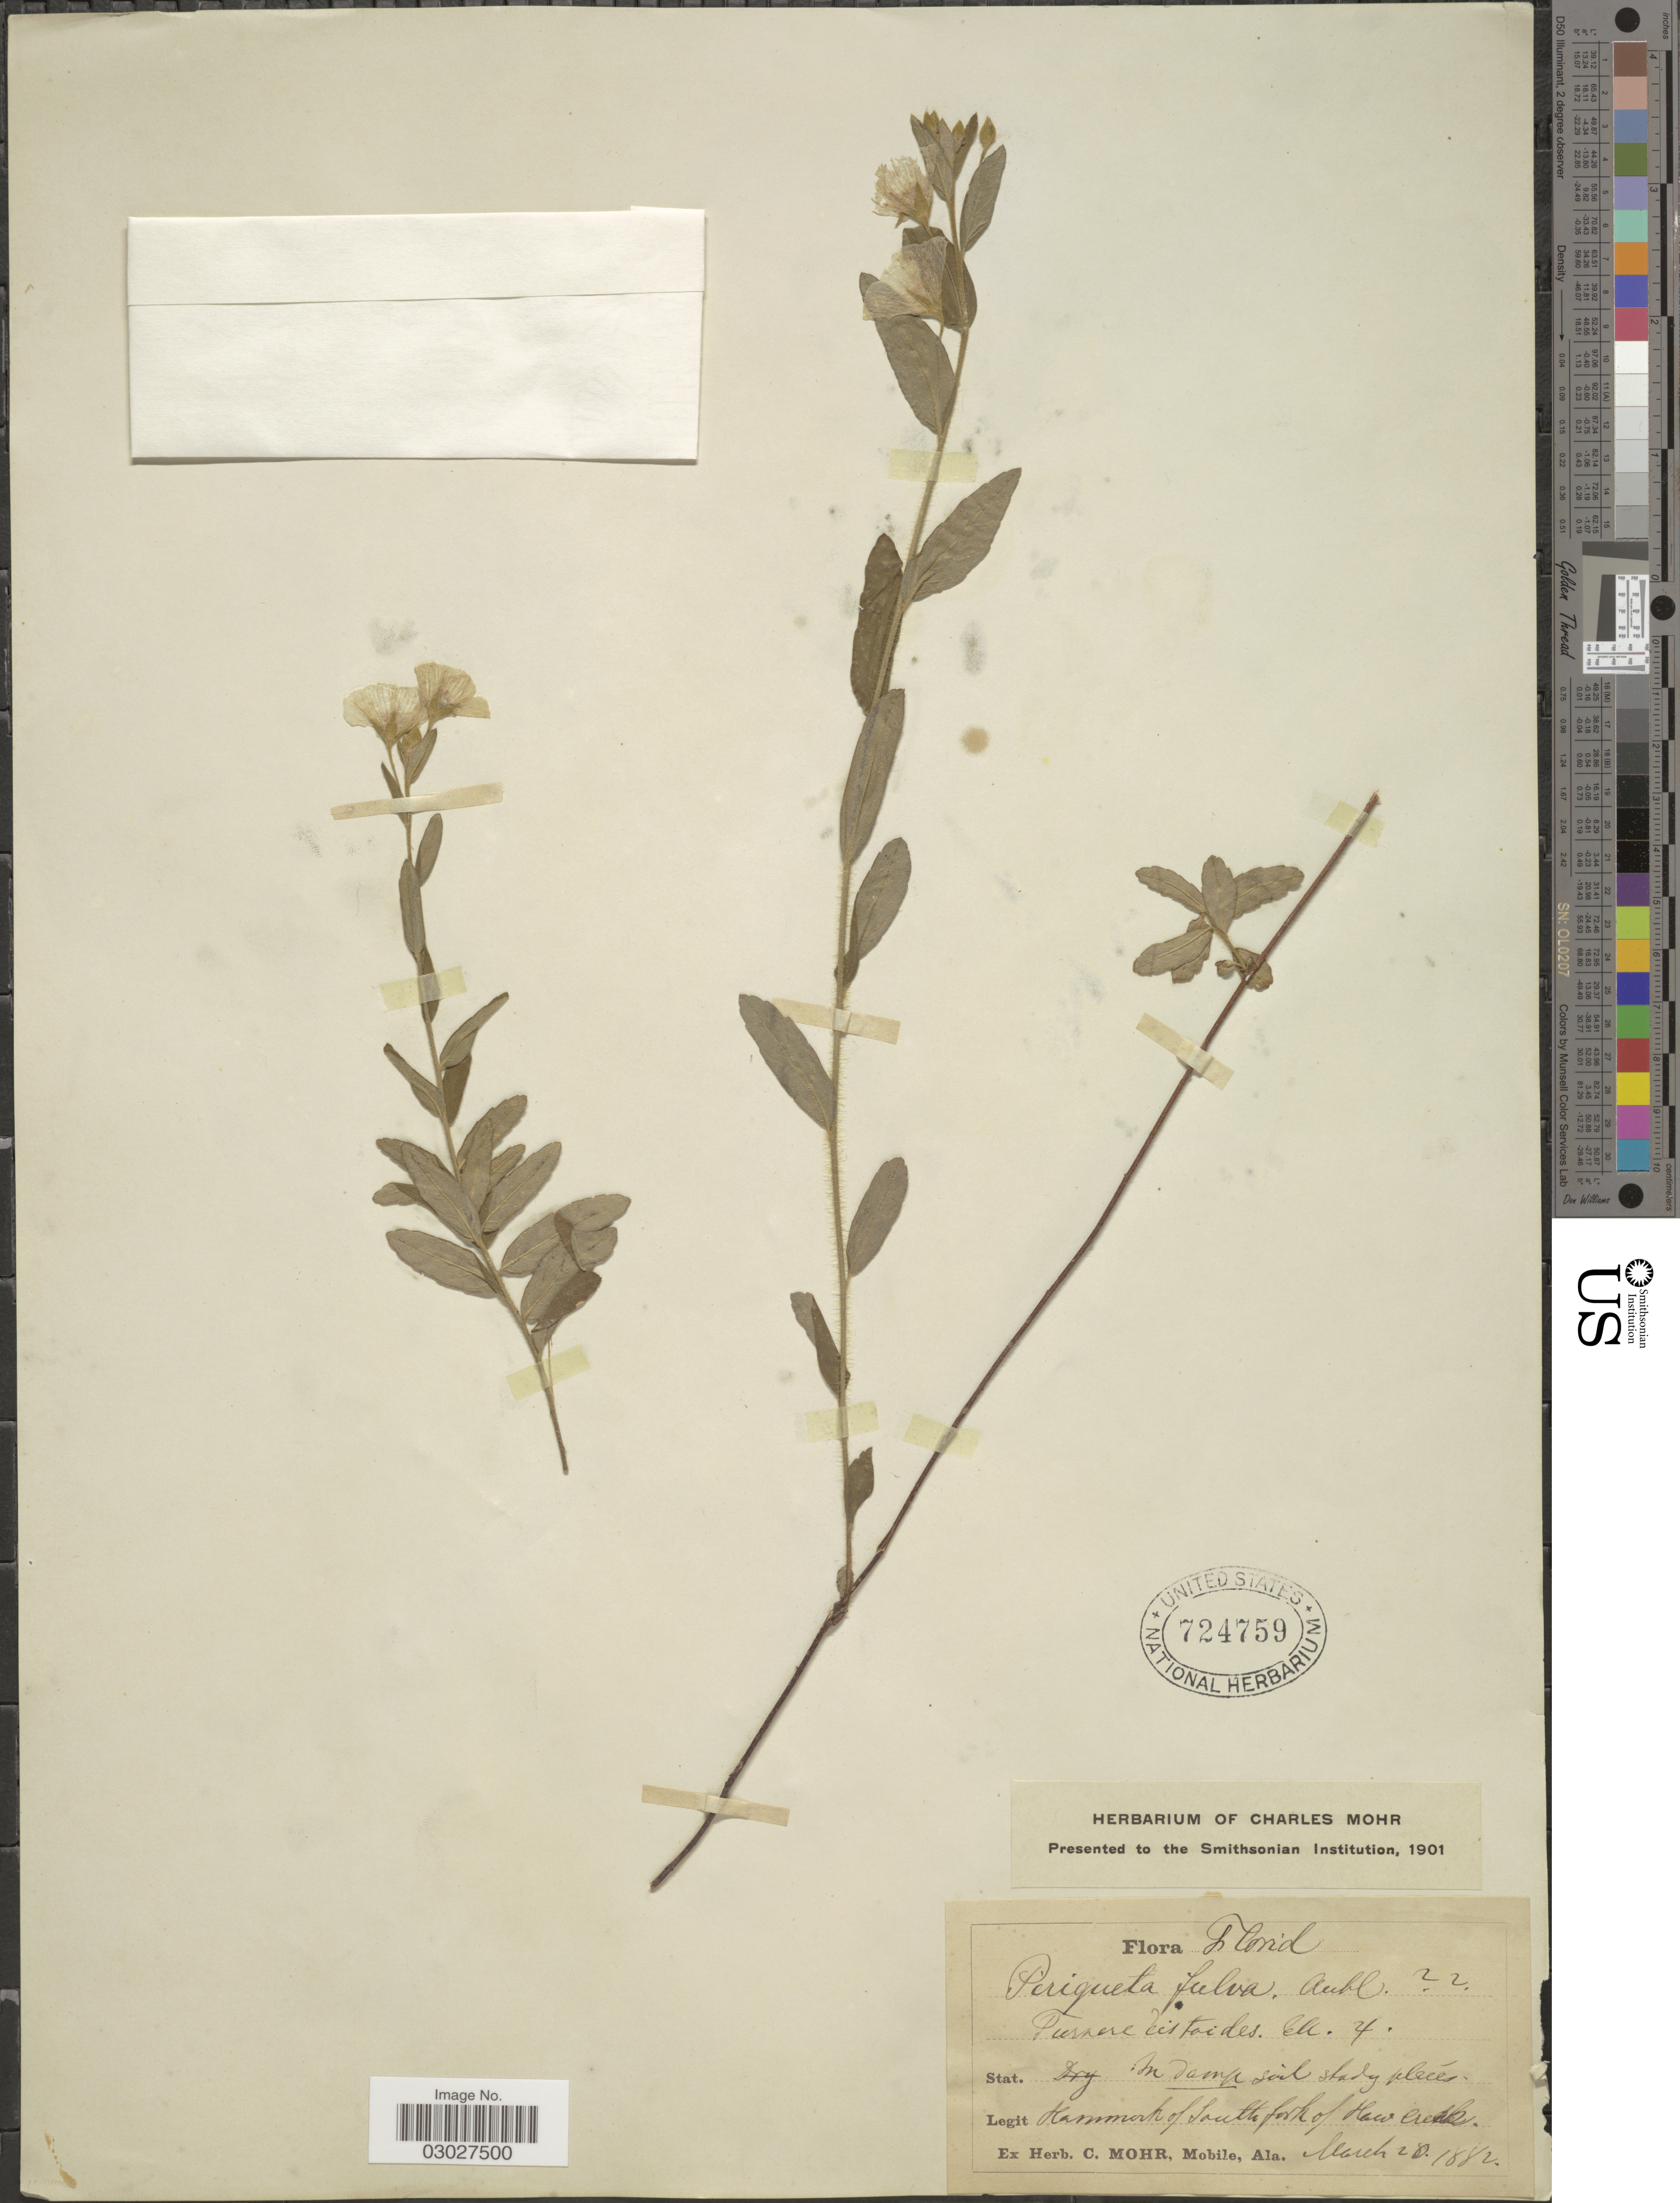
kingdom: Plantae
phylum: Tracheophyta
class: Magnoliopsida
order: Malpighiales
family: Turneraceae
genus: Piriqueta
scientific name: Piriqueta cistoides subsp. caroliniana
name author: (Walter) Arbo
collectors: ex herb. C. Mohr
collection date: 1882-03-20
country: United States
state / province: Florida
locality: Hammock of South fork of Haw Creek.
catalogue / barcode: US 724759